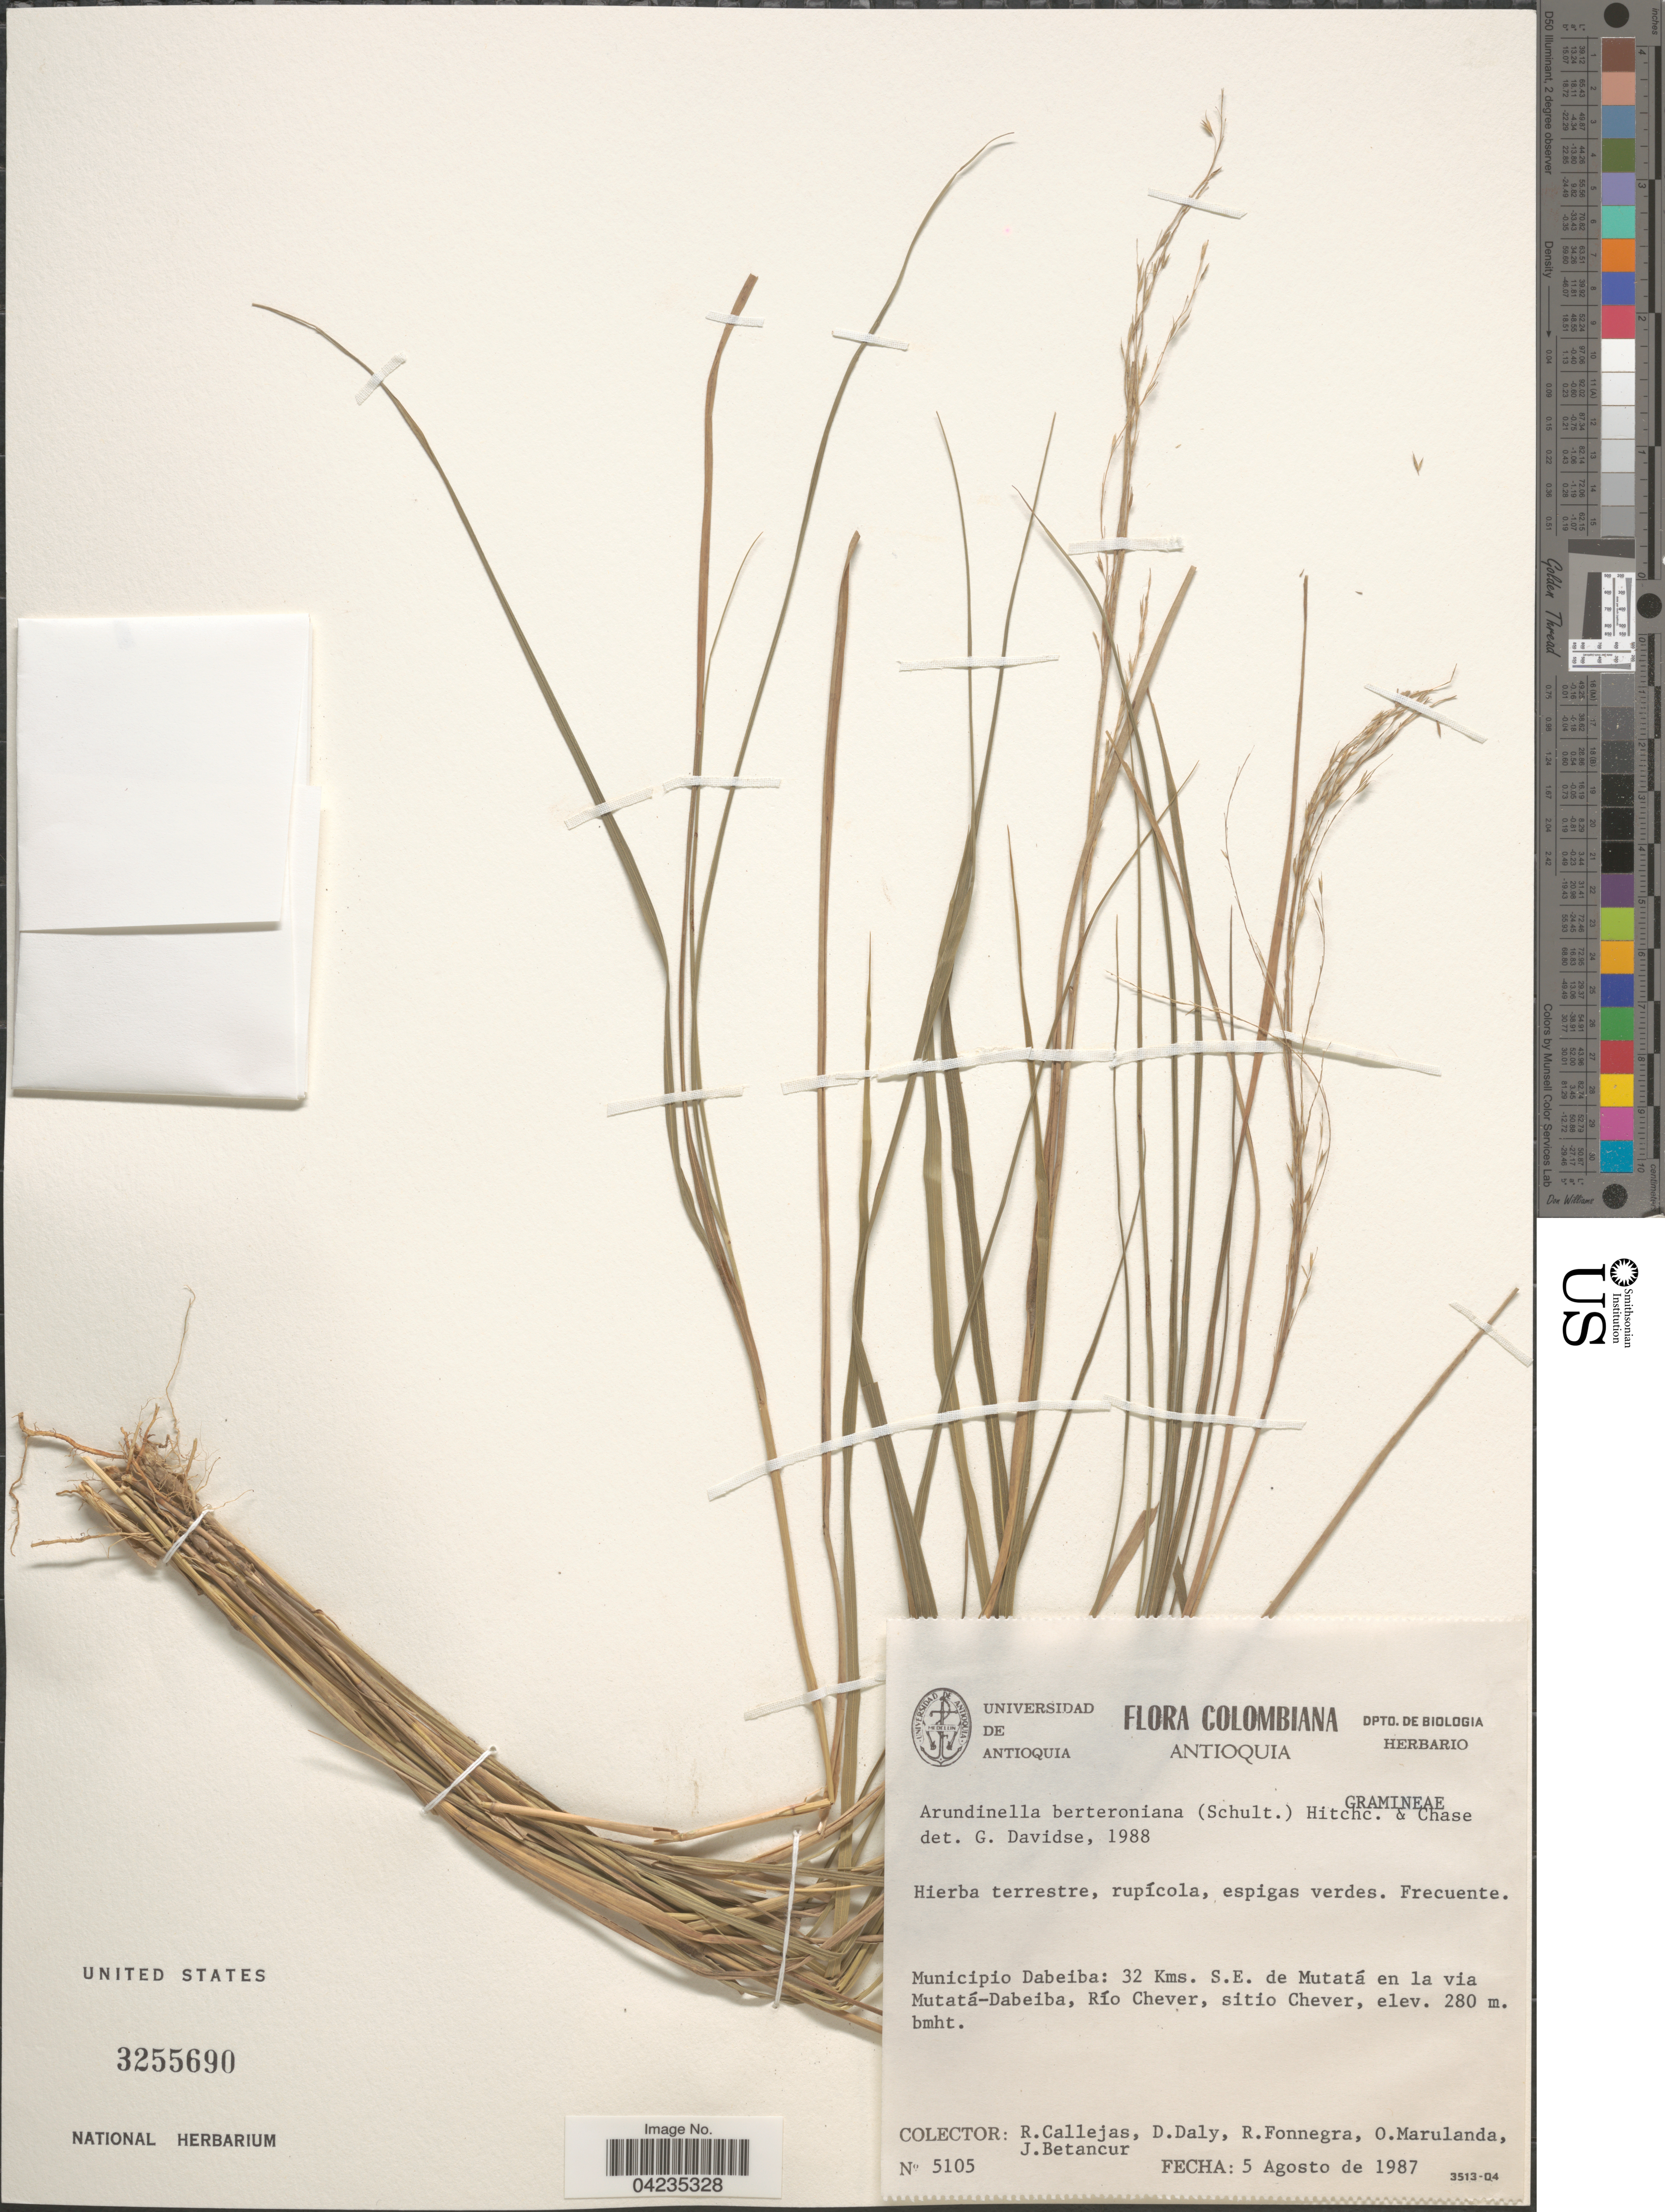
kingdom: Plantae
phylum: Tracheophyta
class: Liliopsida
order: Poales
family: Poaceae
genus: Arundinella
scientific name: Arundinella berteroniana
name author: (Schult.) Hitchc. & Chase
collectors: R. Callejas, D. C. Daly, R. Fonnegra, O. Marulanda & J. Betancur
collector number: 5105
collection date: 1987-08-05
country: Colombia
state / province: Antioquia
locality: Municipio Dabeiba: 32 Kms. S.E. de Mutatá en la via Mutatá-Dabeiba, Río Chever, sitio Chever.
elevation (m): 280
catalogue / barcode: US 3255690